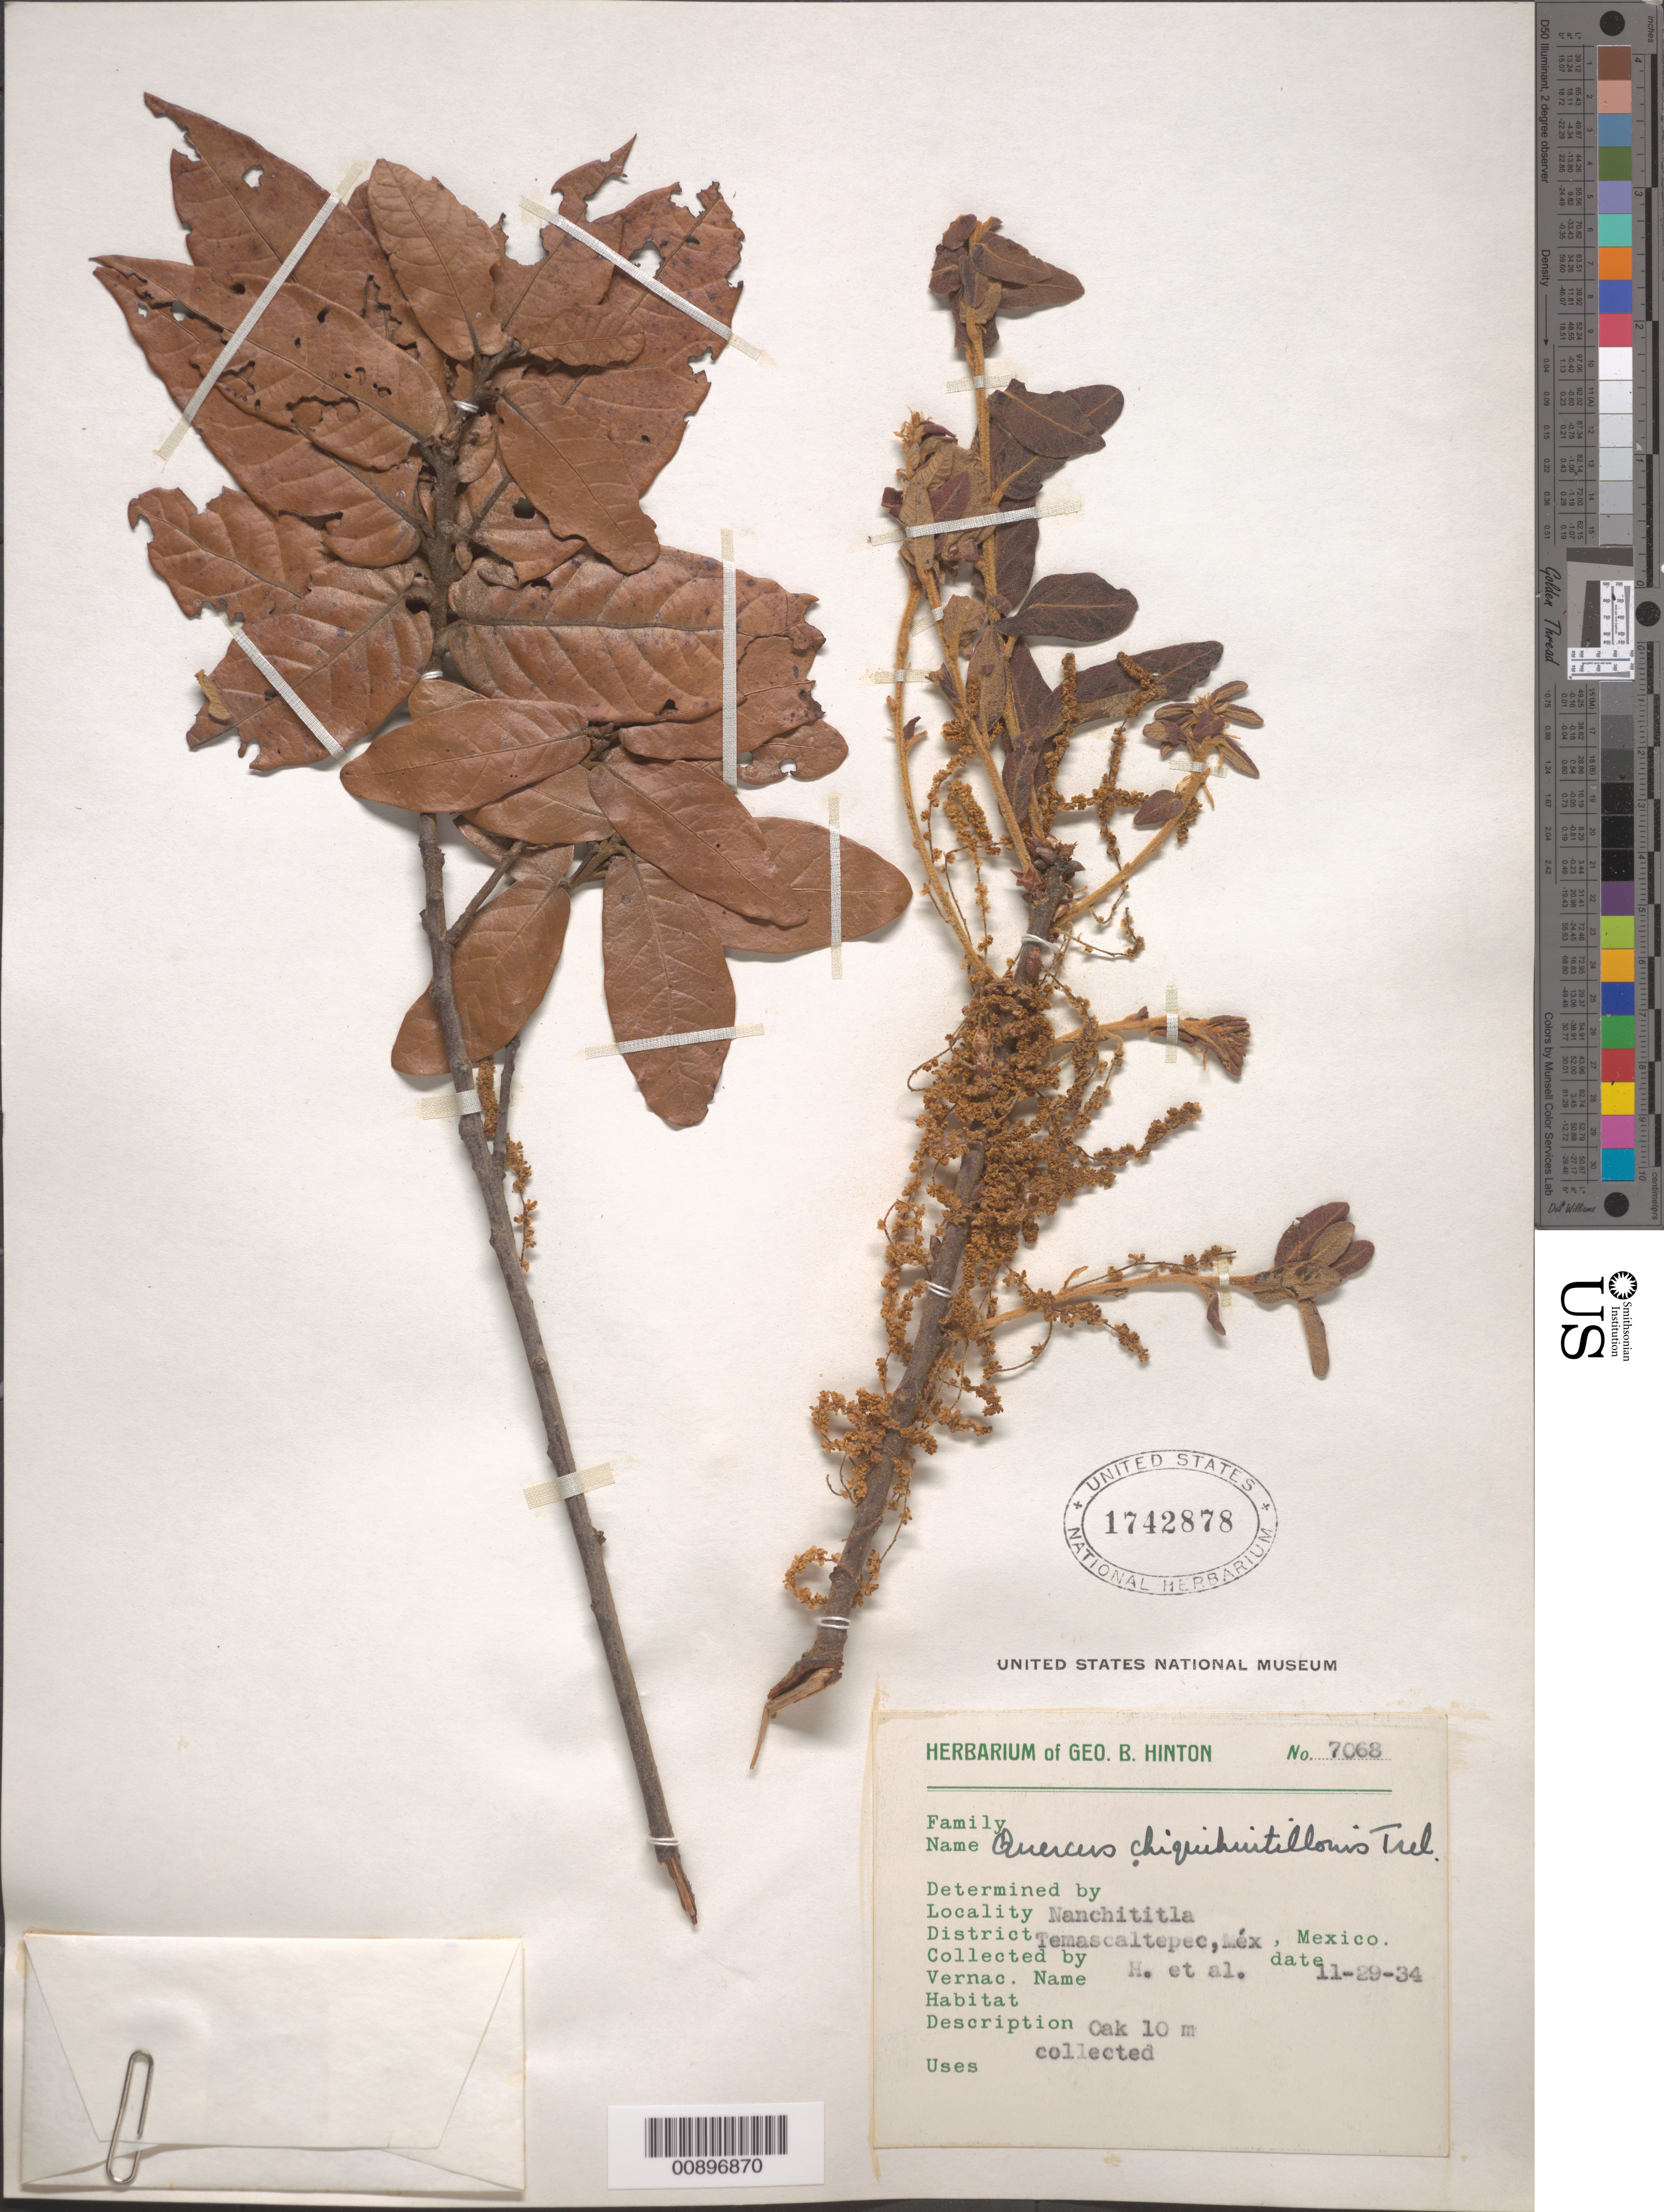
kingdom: Plantae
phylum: Tracheophyta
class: Magnoliopsida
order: Fagales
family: Fagaceae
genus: Quercus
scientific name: Quercus chiquihuitillonis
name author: Trel.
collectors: G. B. Hinton & et al.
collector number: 7068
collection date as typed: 29 Nov 1934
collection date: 1934-11-29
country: Mexico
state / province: México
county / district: Temascaltepec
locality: Nanchititla, District Temascaltepec, State of Mexico.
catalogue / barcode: US 1742878